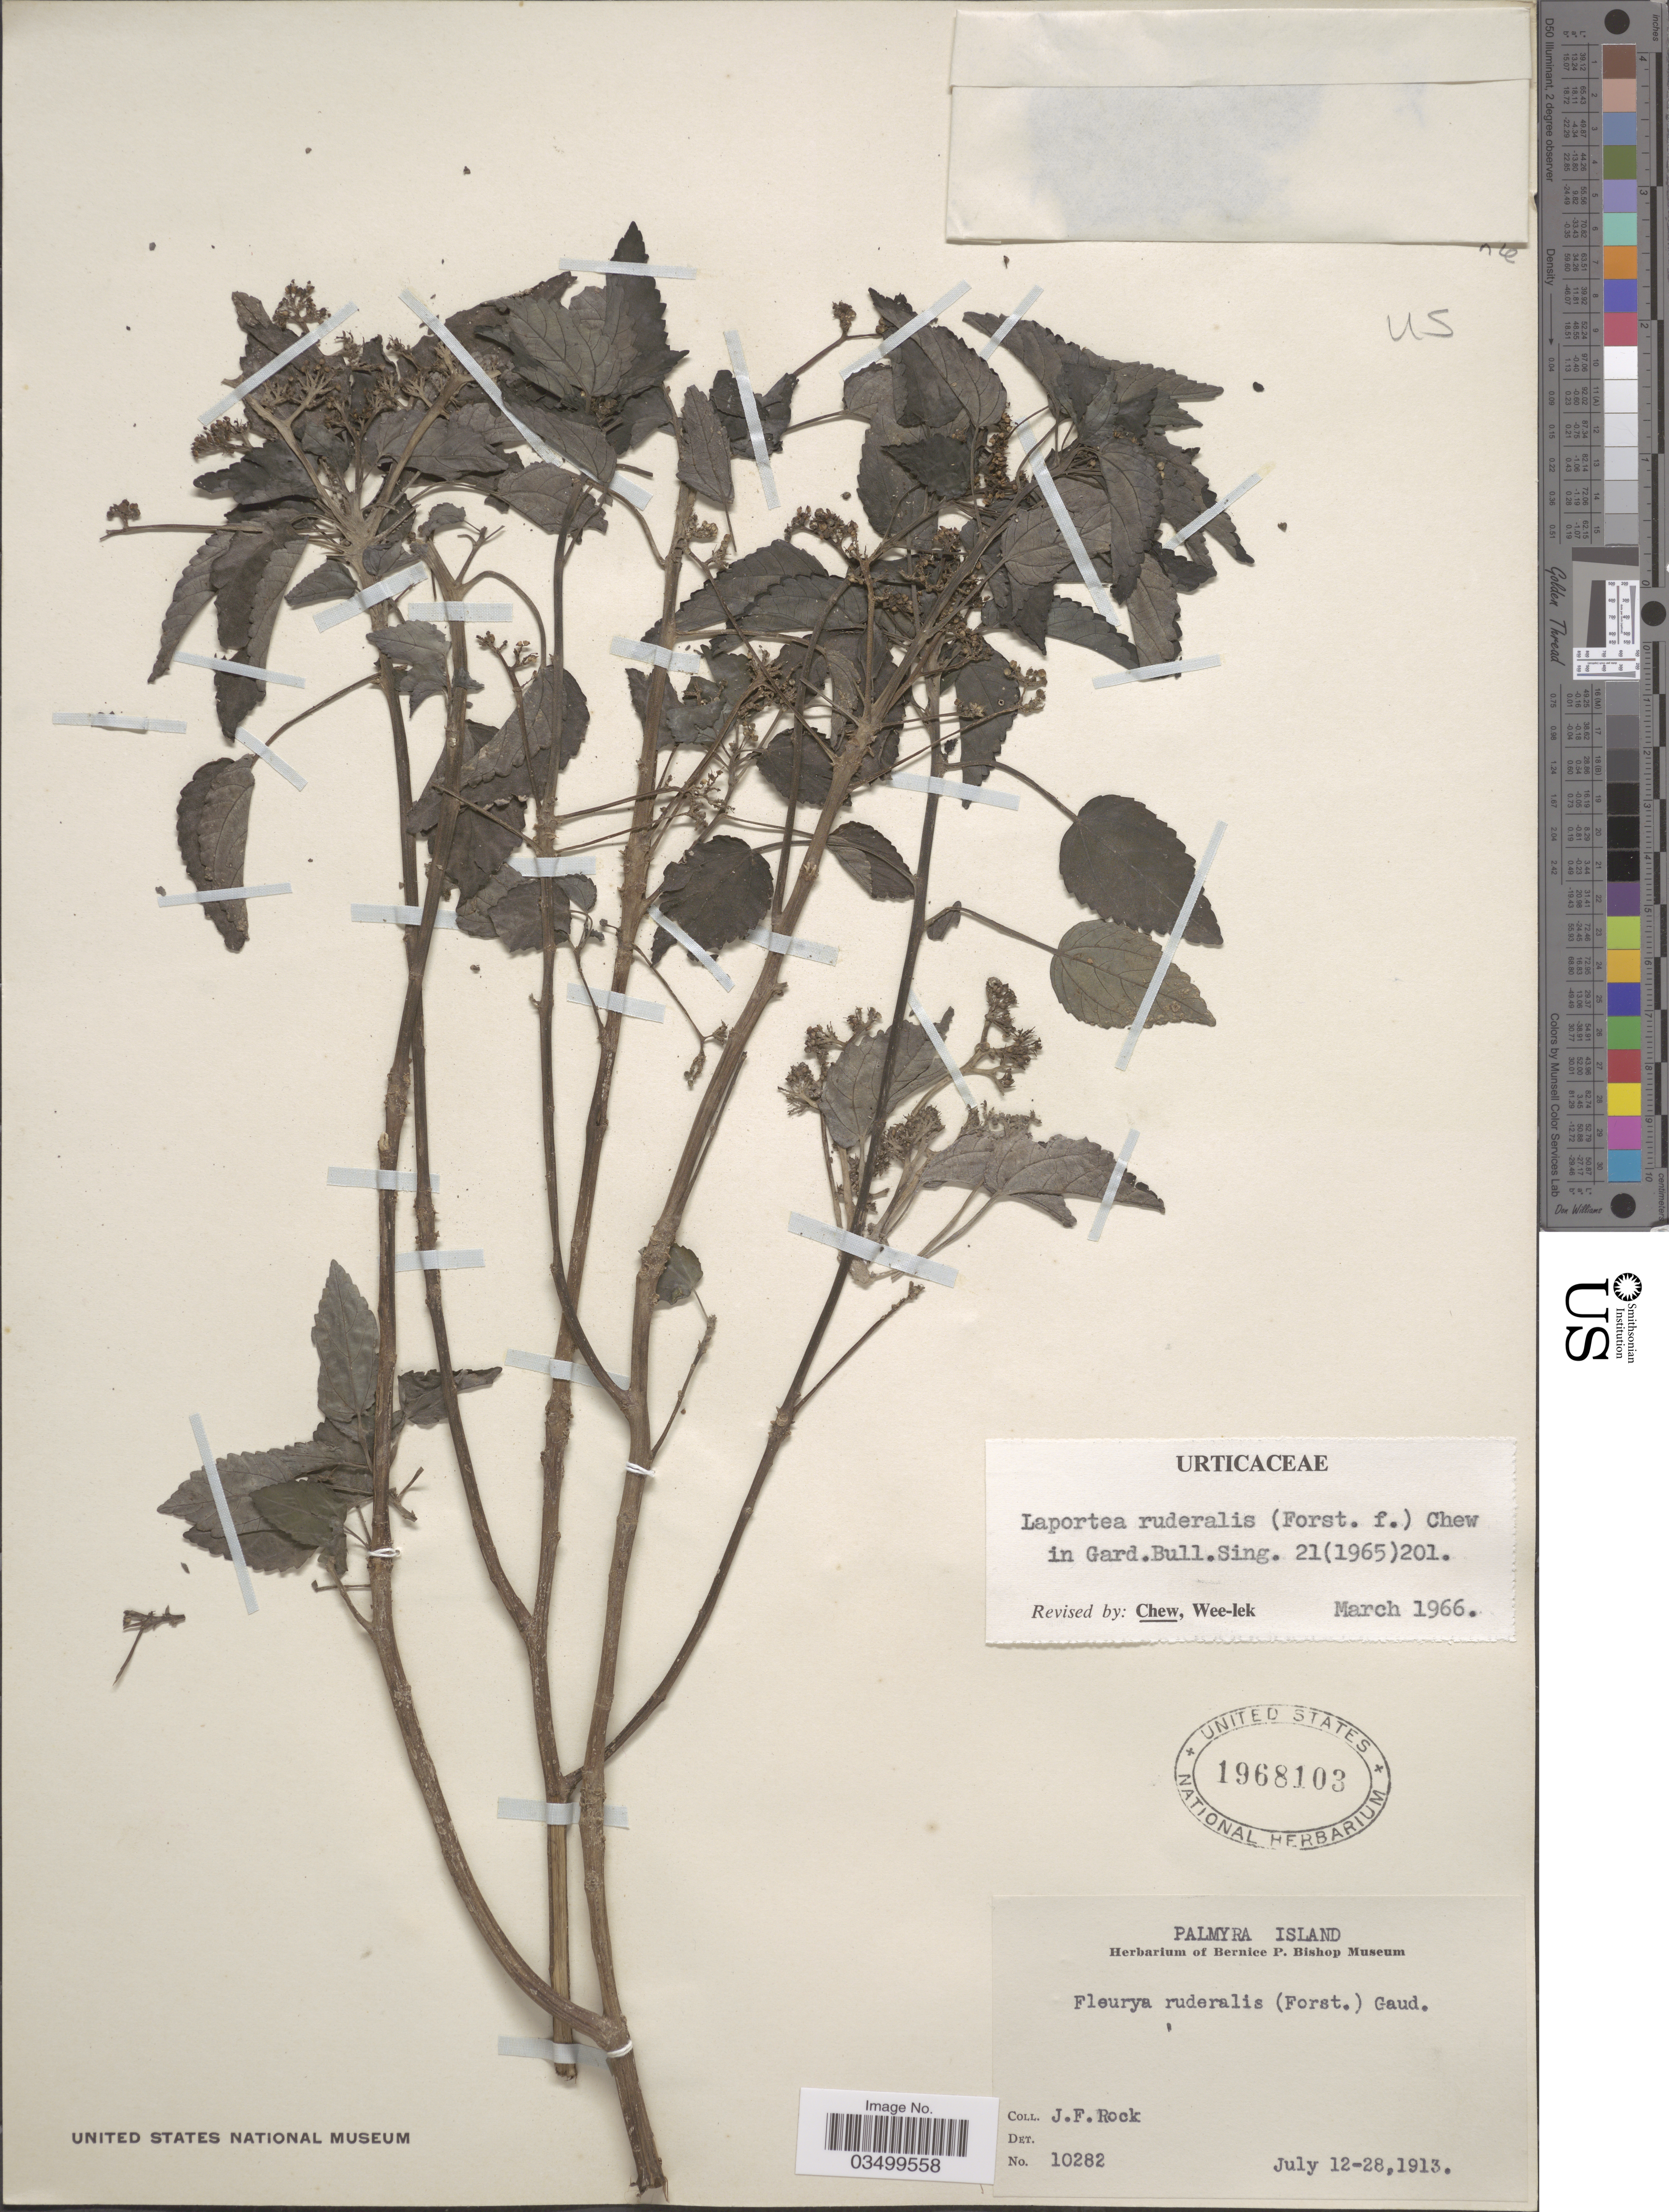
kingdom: Plantae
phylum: Tracheophyta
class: Magnoliopsida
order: Rosales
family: Urticaceae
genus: Laportea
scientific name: Laportea ruderalis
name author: (G. Forst.) Chew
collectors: J. Rock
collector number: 10282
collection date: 1913-07-12/1913-07-28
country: U.S. Administered Pacific Islands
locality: Palmyra Island.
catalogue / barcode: US 1968103